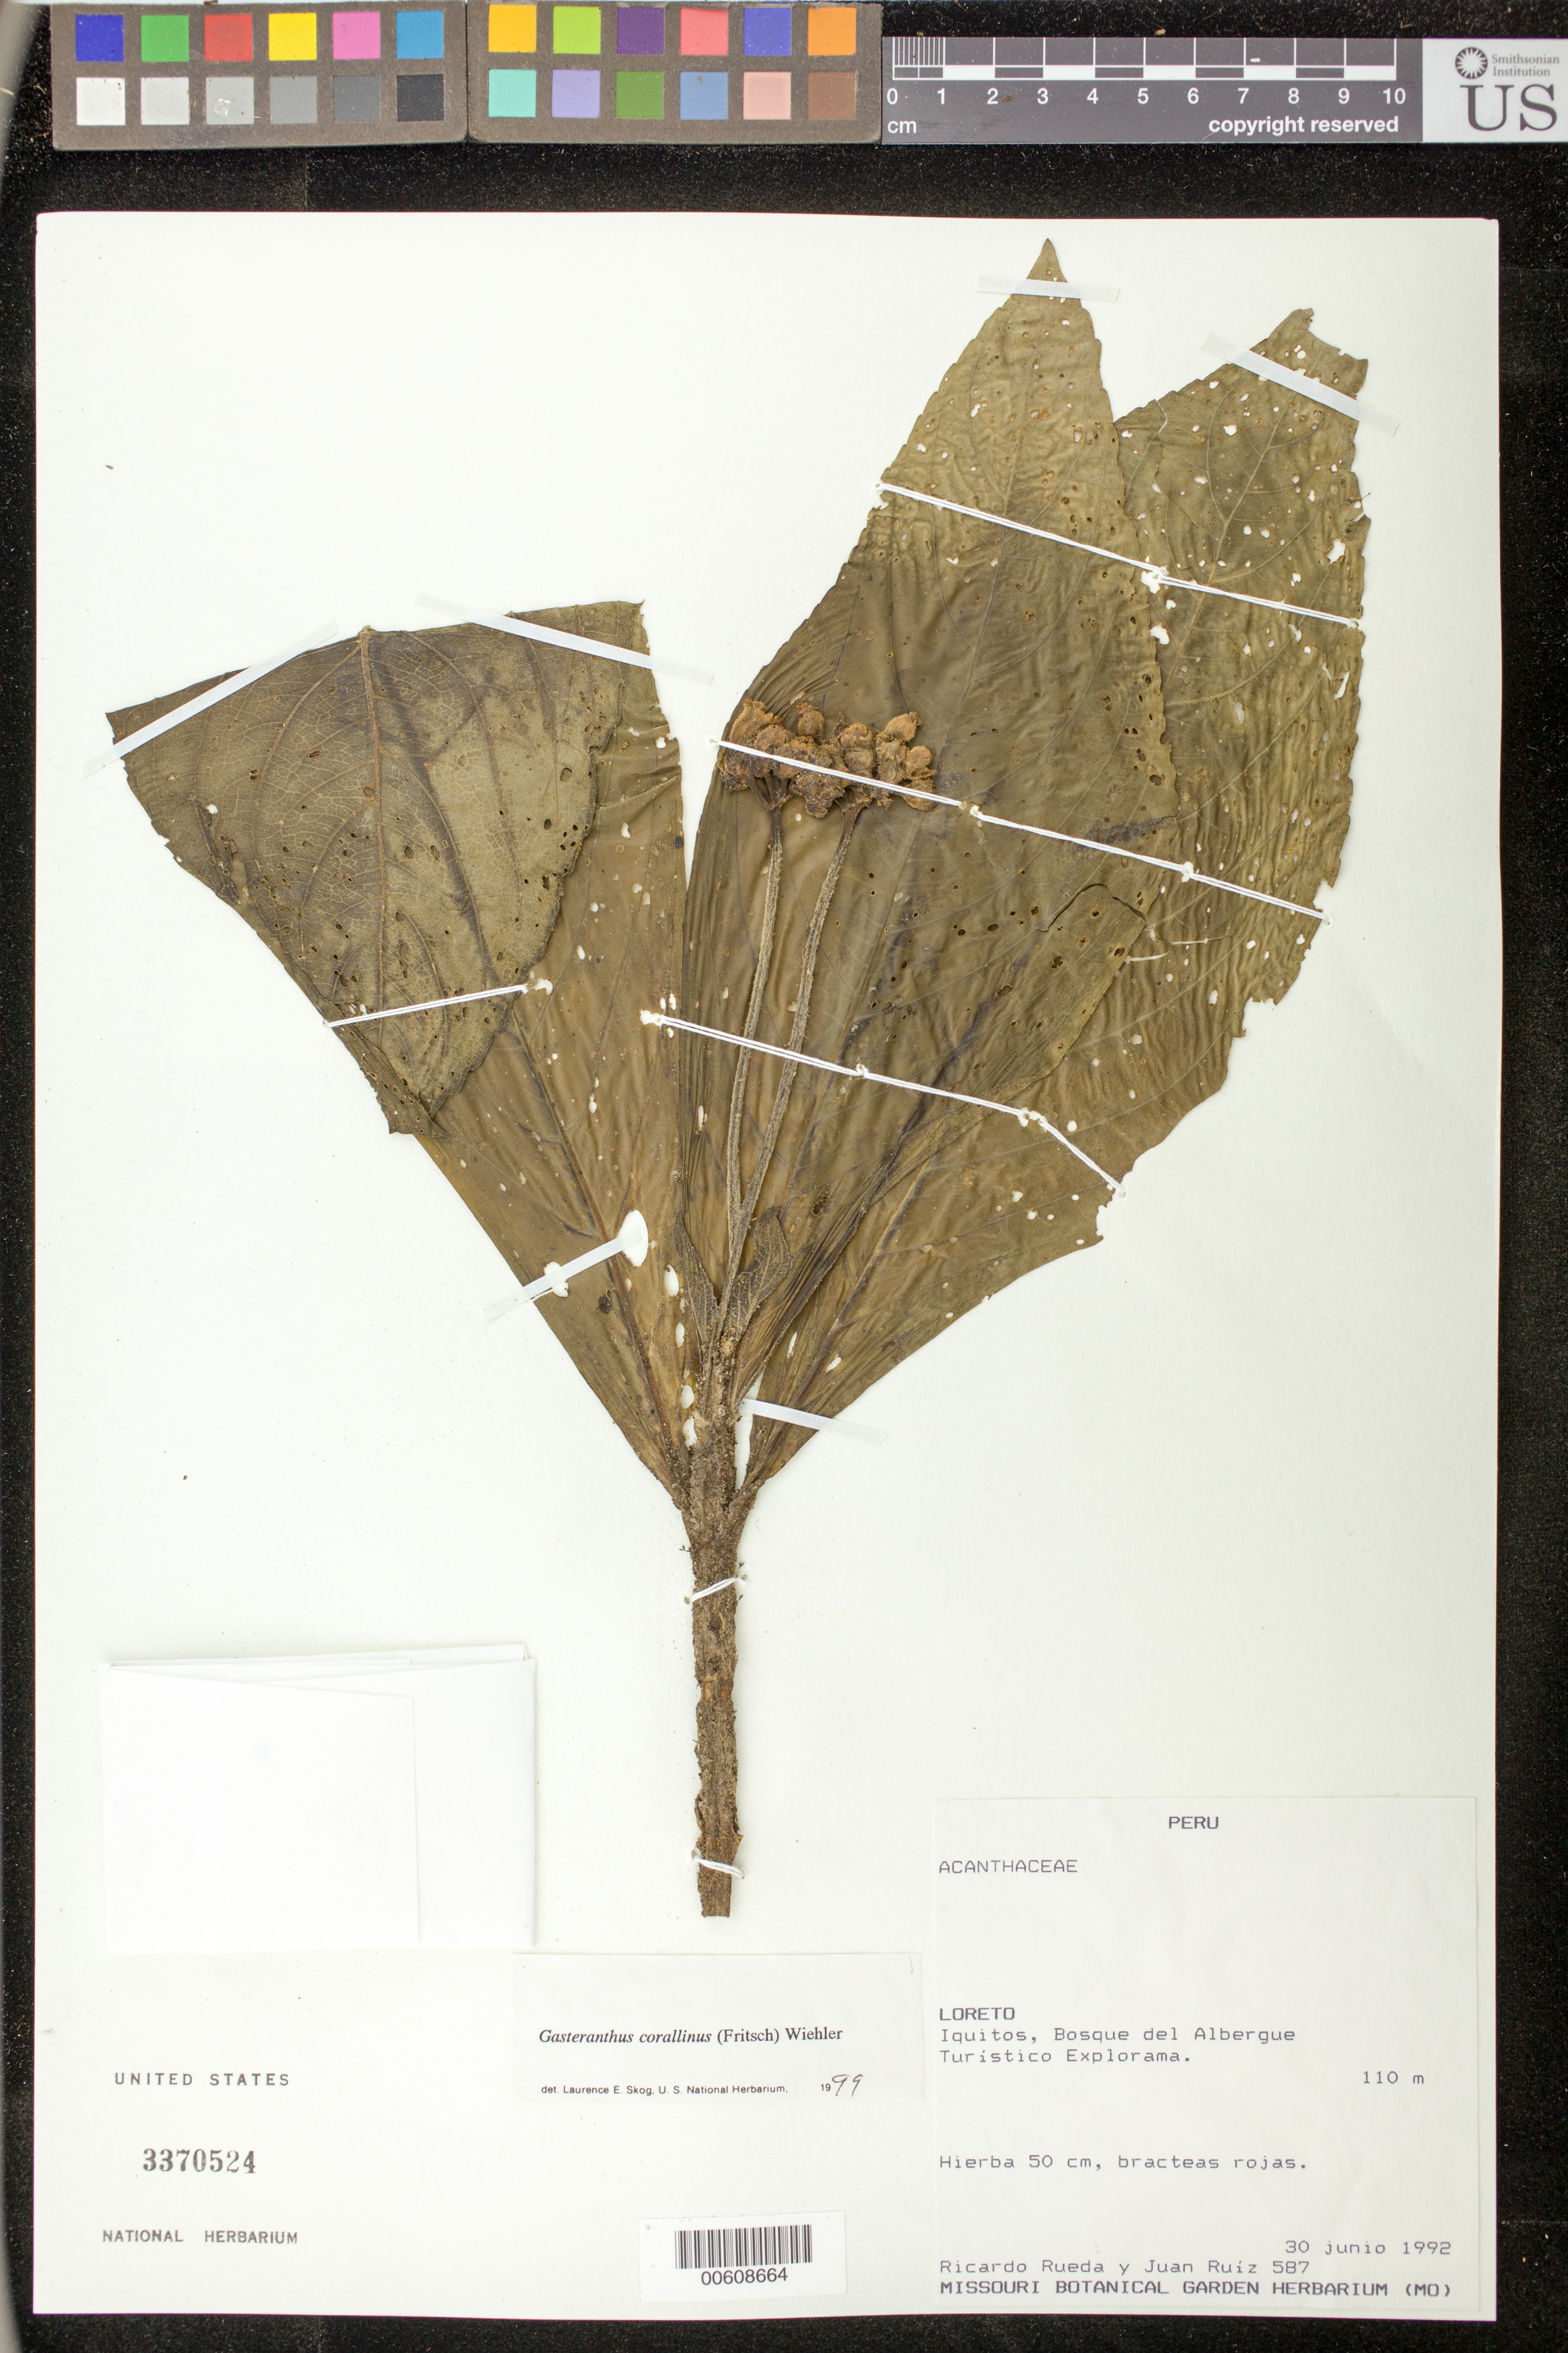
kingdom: Plantae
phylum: Tracheophyta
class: Magnoliopsida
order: Lamiales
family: Gesneriaceae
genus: Gasteranthus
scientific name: Gasteranthus corallinus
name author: (Fritsch) Wiehler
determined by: Skog, Laurence E.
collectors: R. Rueda & J. Ruiz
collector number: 587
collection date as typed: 30 Jun 1992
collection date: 1992-06-30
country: Peru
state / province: Loreto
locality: Iquitos, Bosque del Albergue Turístico Explorama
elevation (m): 110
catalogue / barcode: US 3370524